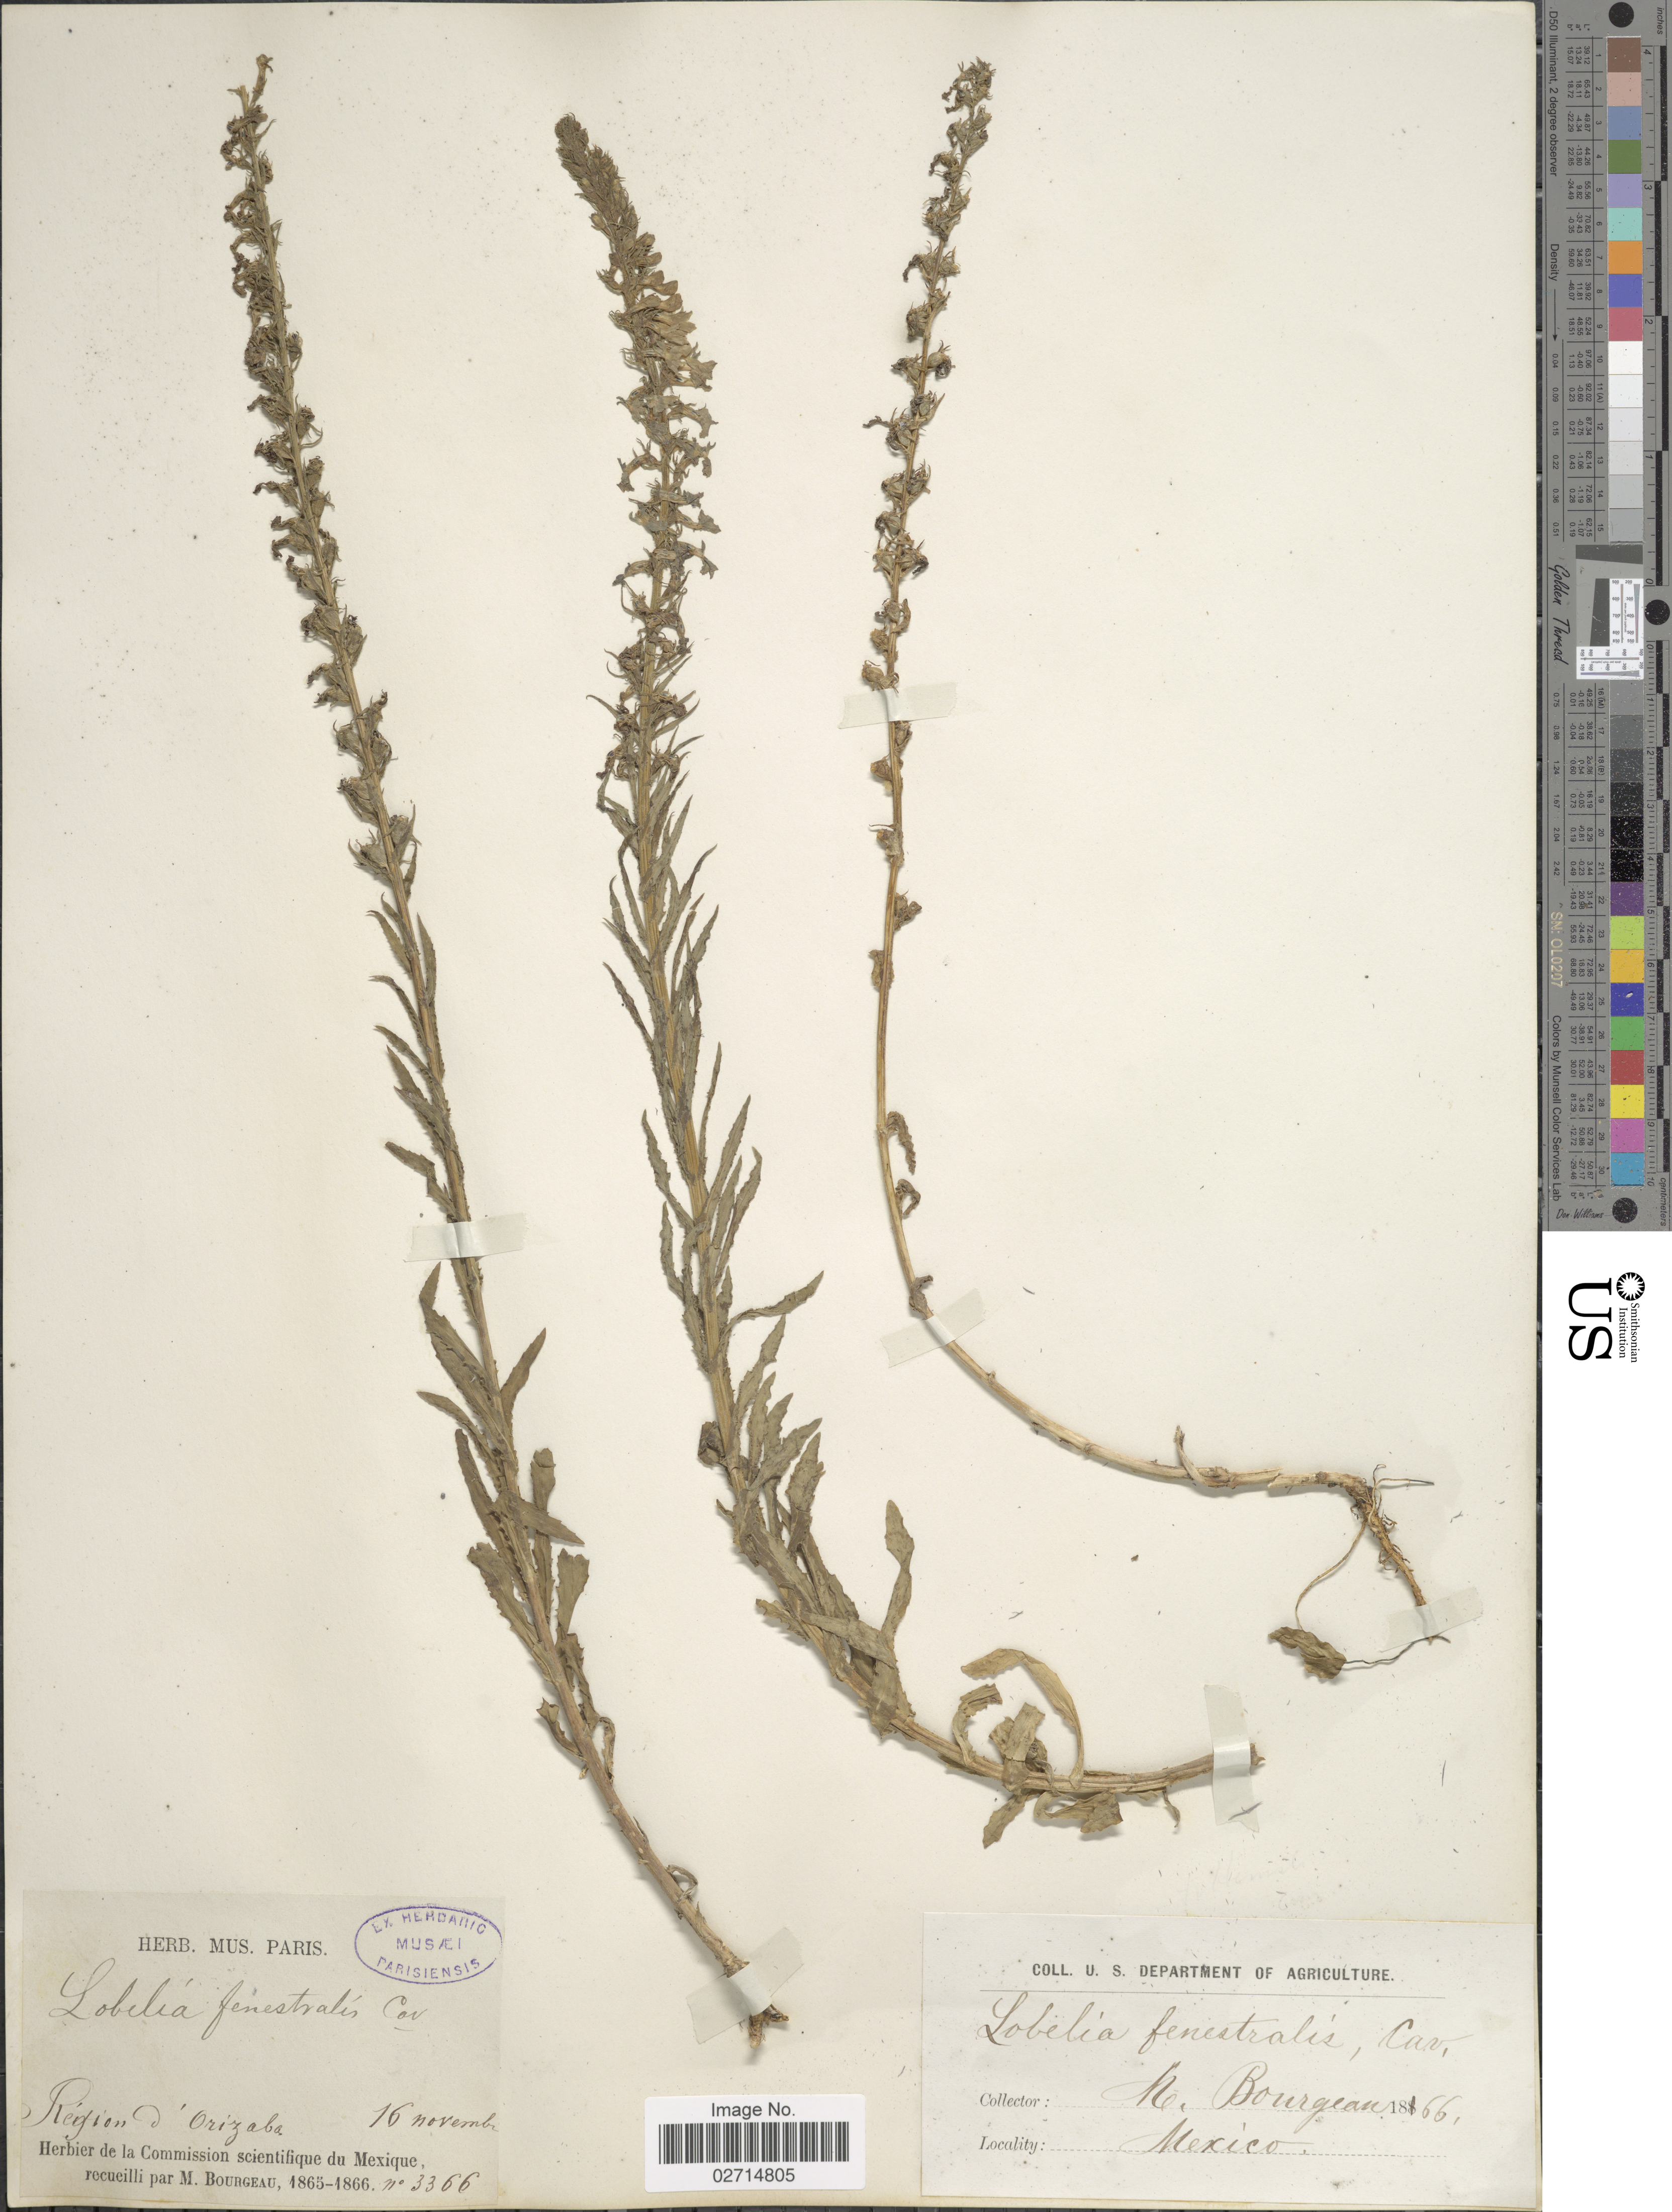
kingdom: Plantae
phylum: Tracheophyta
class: Magnoliopsida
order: Asterales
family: Campanulaceae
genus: Lobelia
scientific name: Lobelia fenestralis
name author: Cav.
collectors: M. Bourgeau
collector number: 3366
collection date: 1866-11-16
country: Mexico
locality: Region d' Orizaba